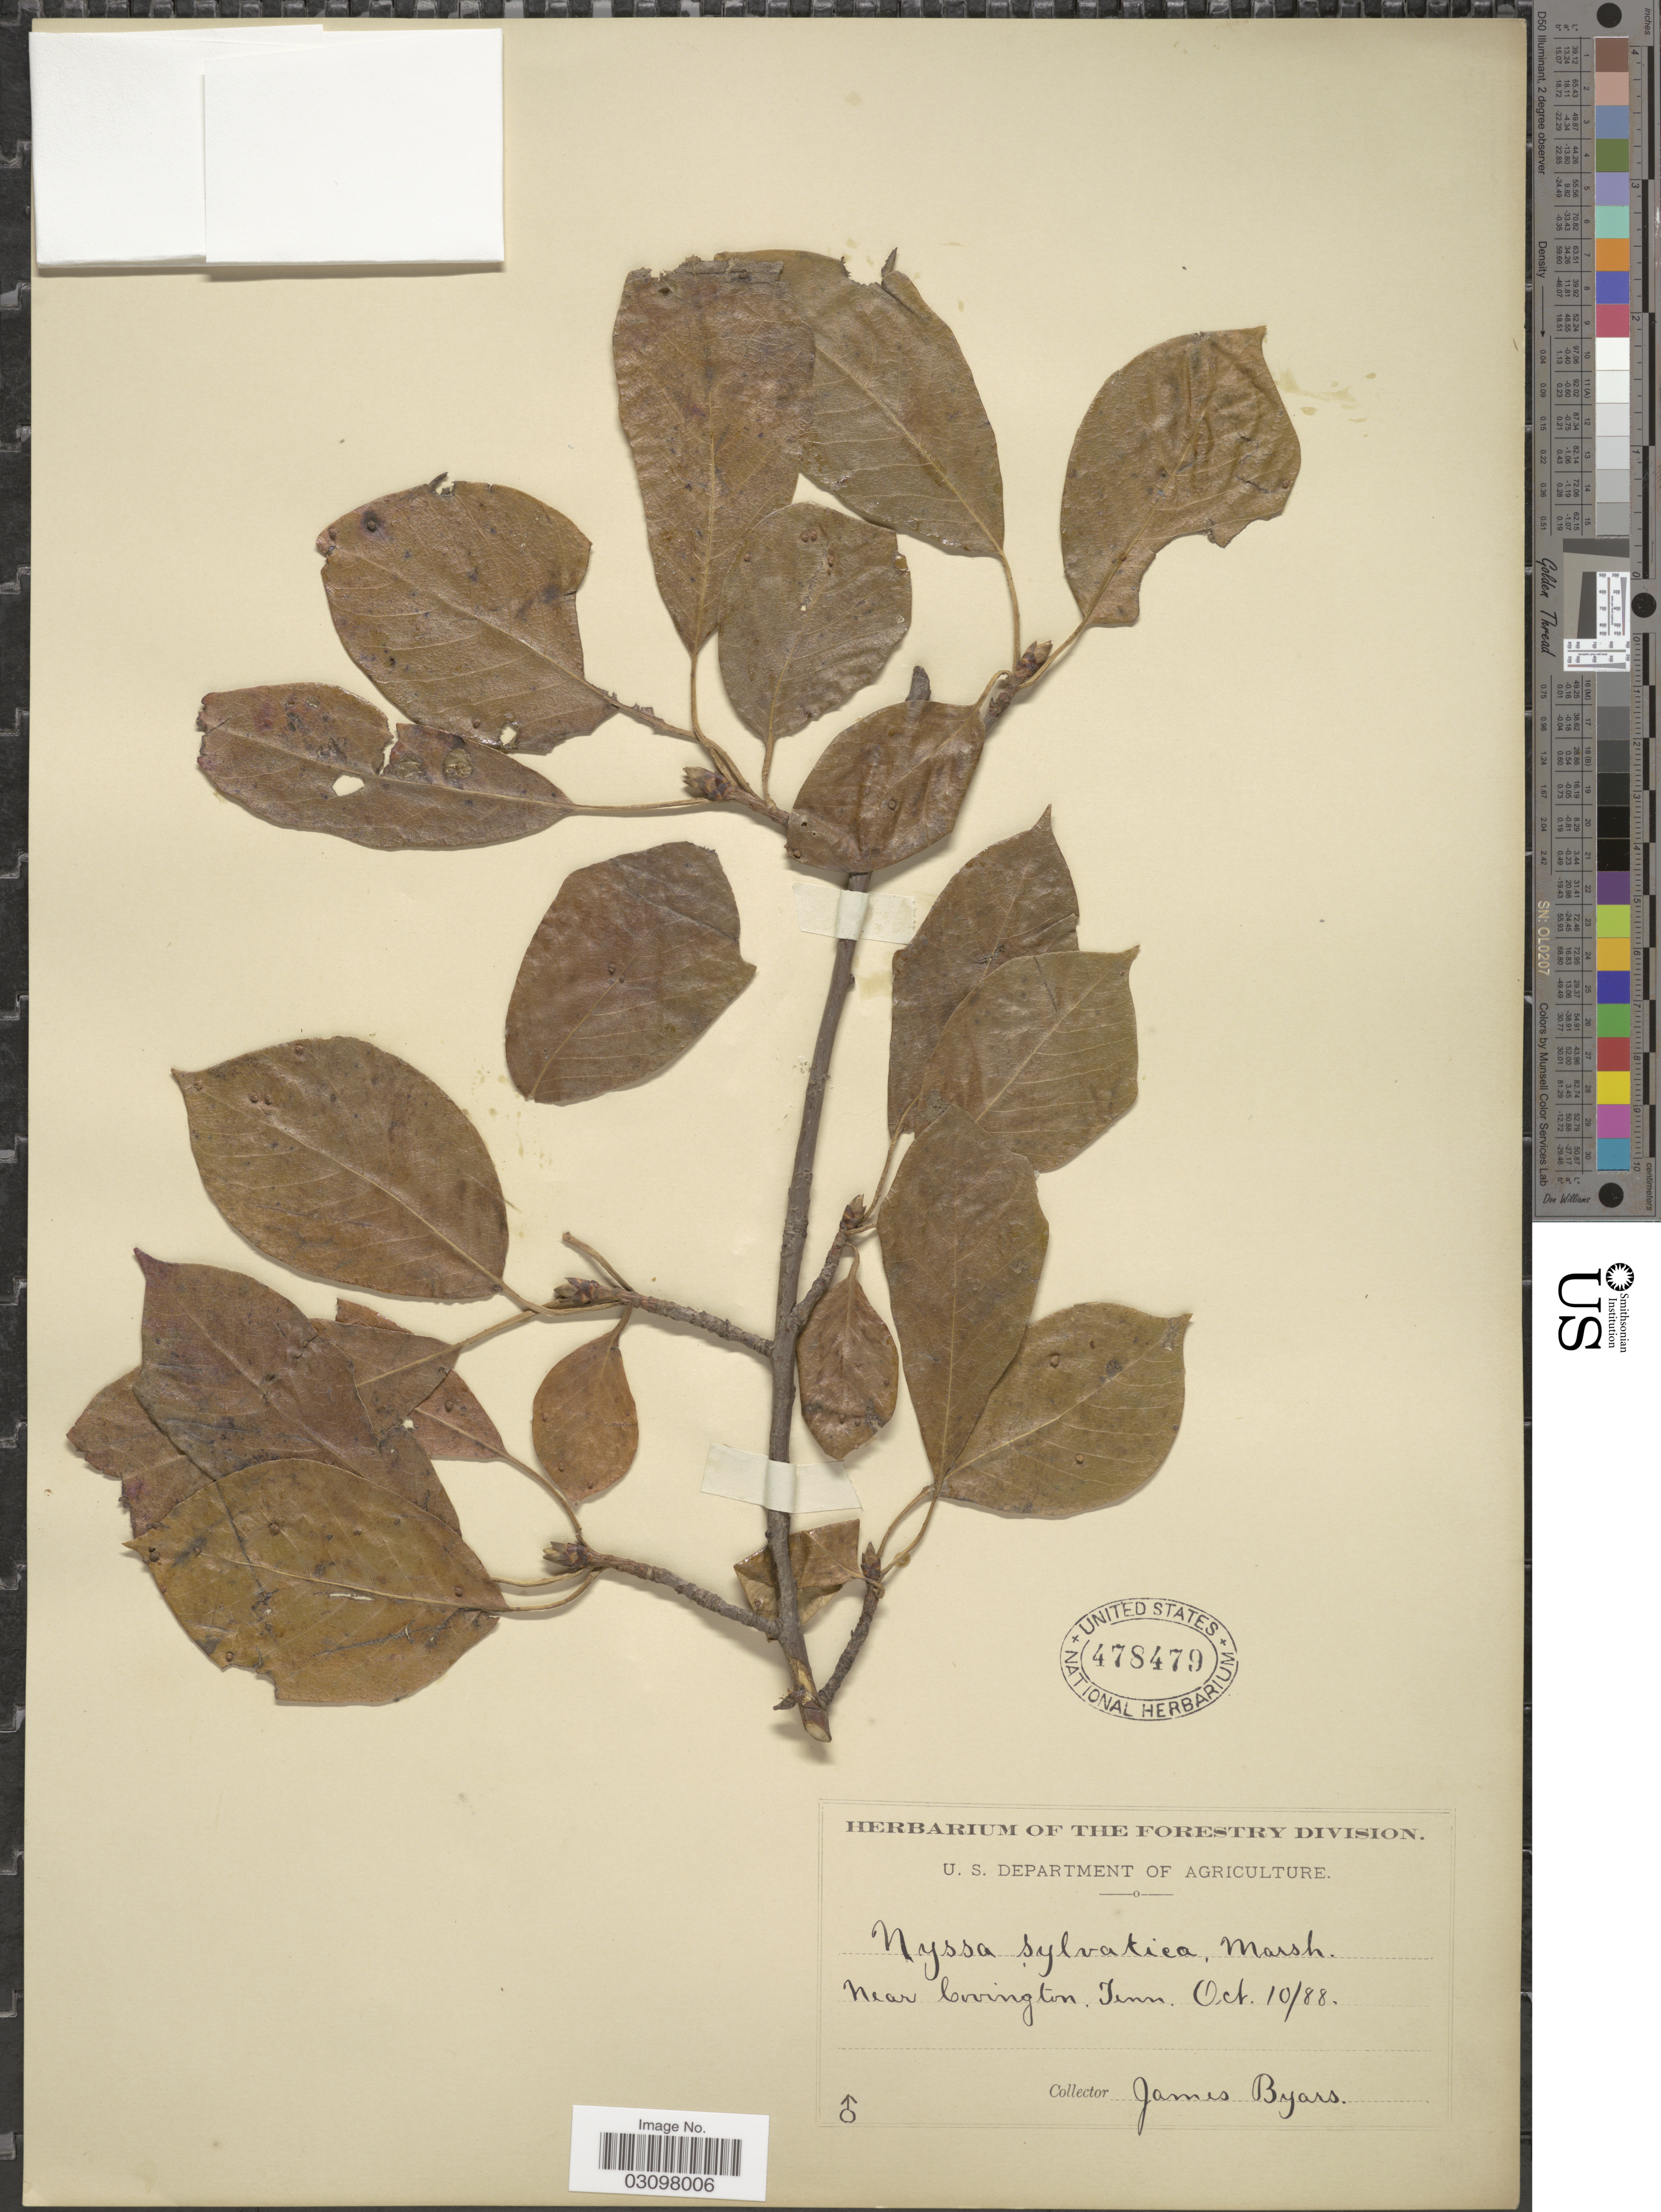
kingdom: Plantae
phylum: Tracheophyta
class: Magnoliopsida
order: Cornales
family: Nyssaceae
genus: Nyssa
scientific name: Nyssa sylvatica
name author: Marshall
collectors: J. Byars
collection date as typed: Transcribed d/m/y: 10/10/88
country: United States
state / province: Tennessee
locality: Near Covington, Tenn.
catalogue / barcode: US 478479